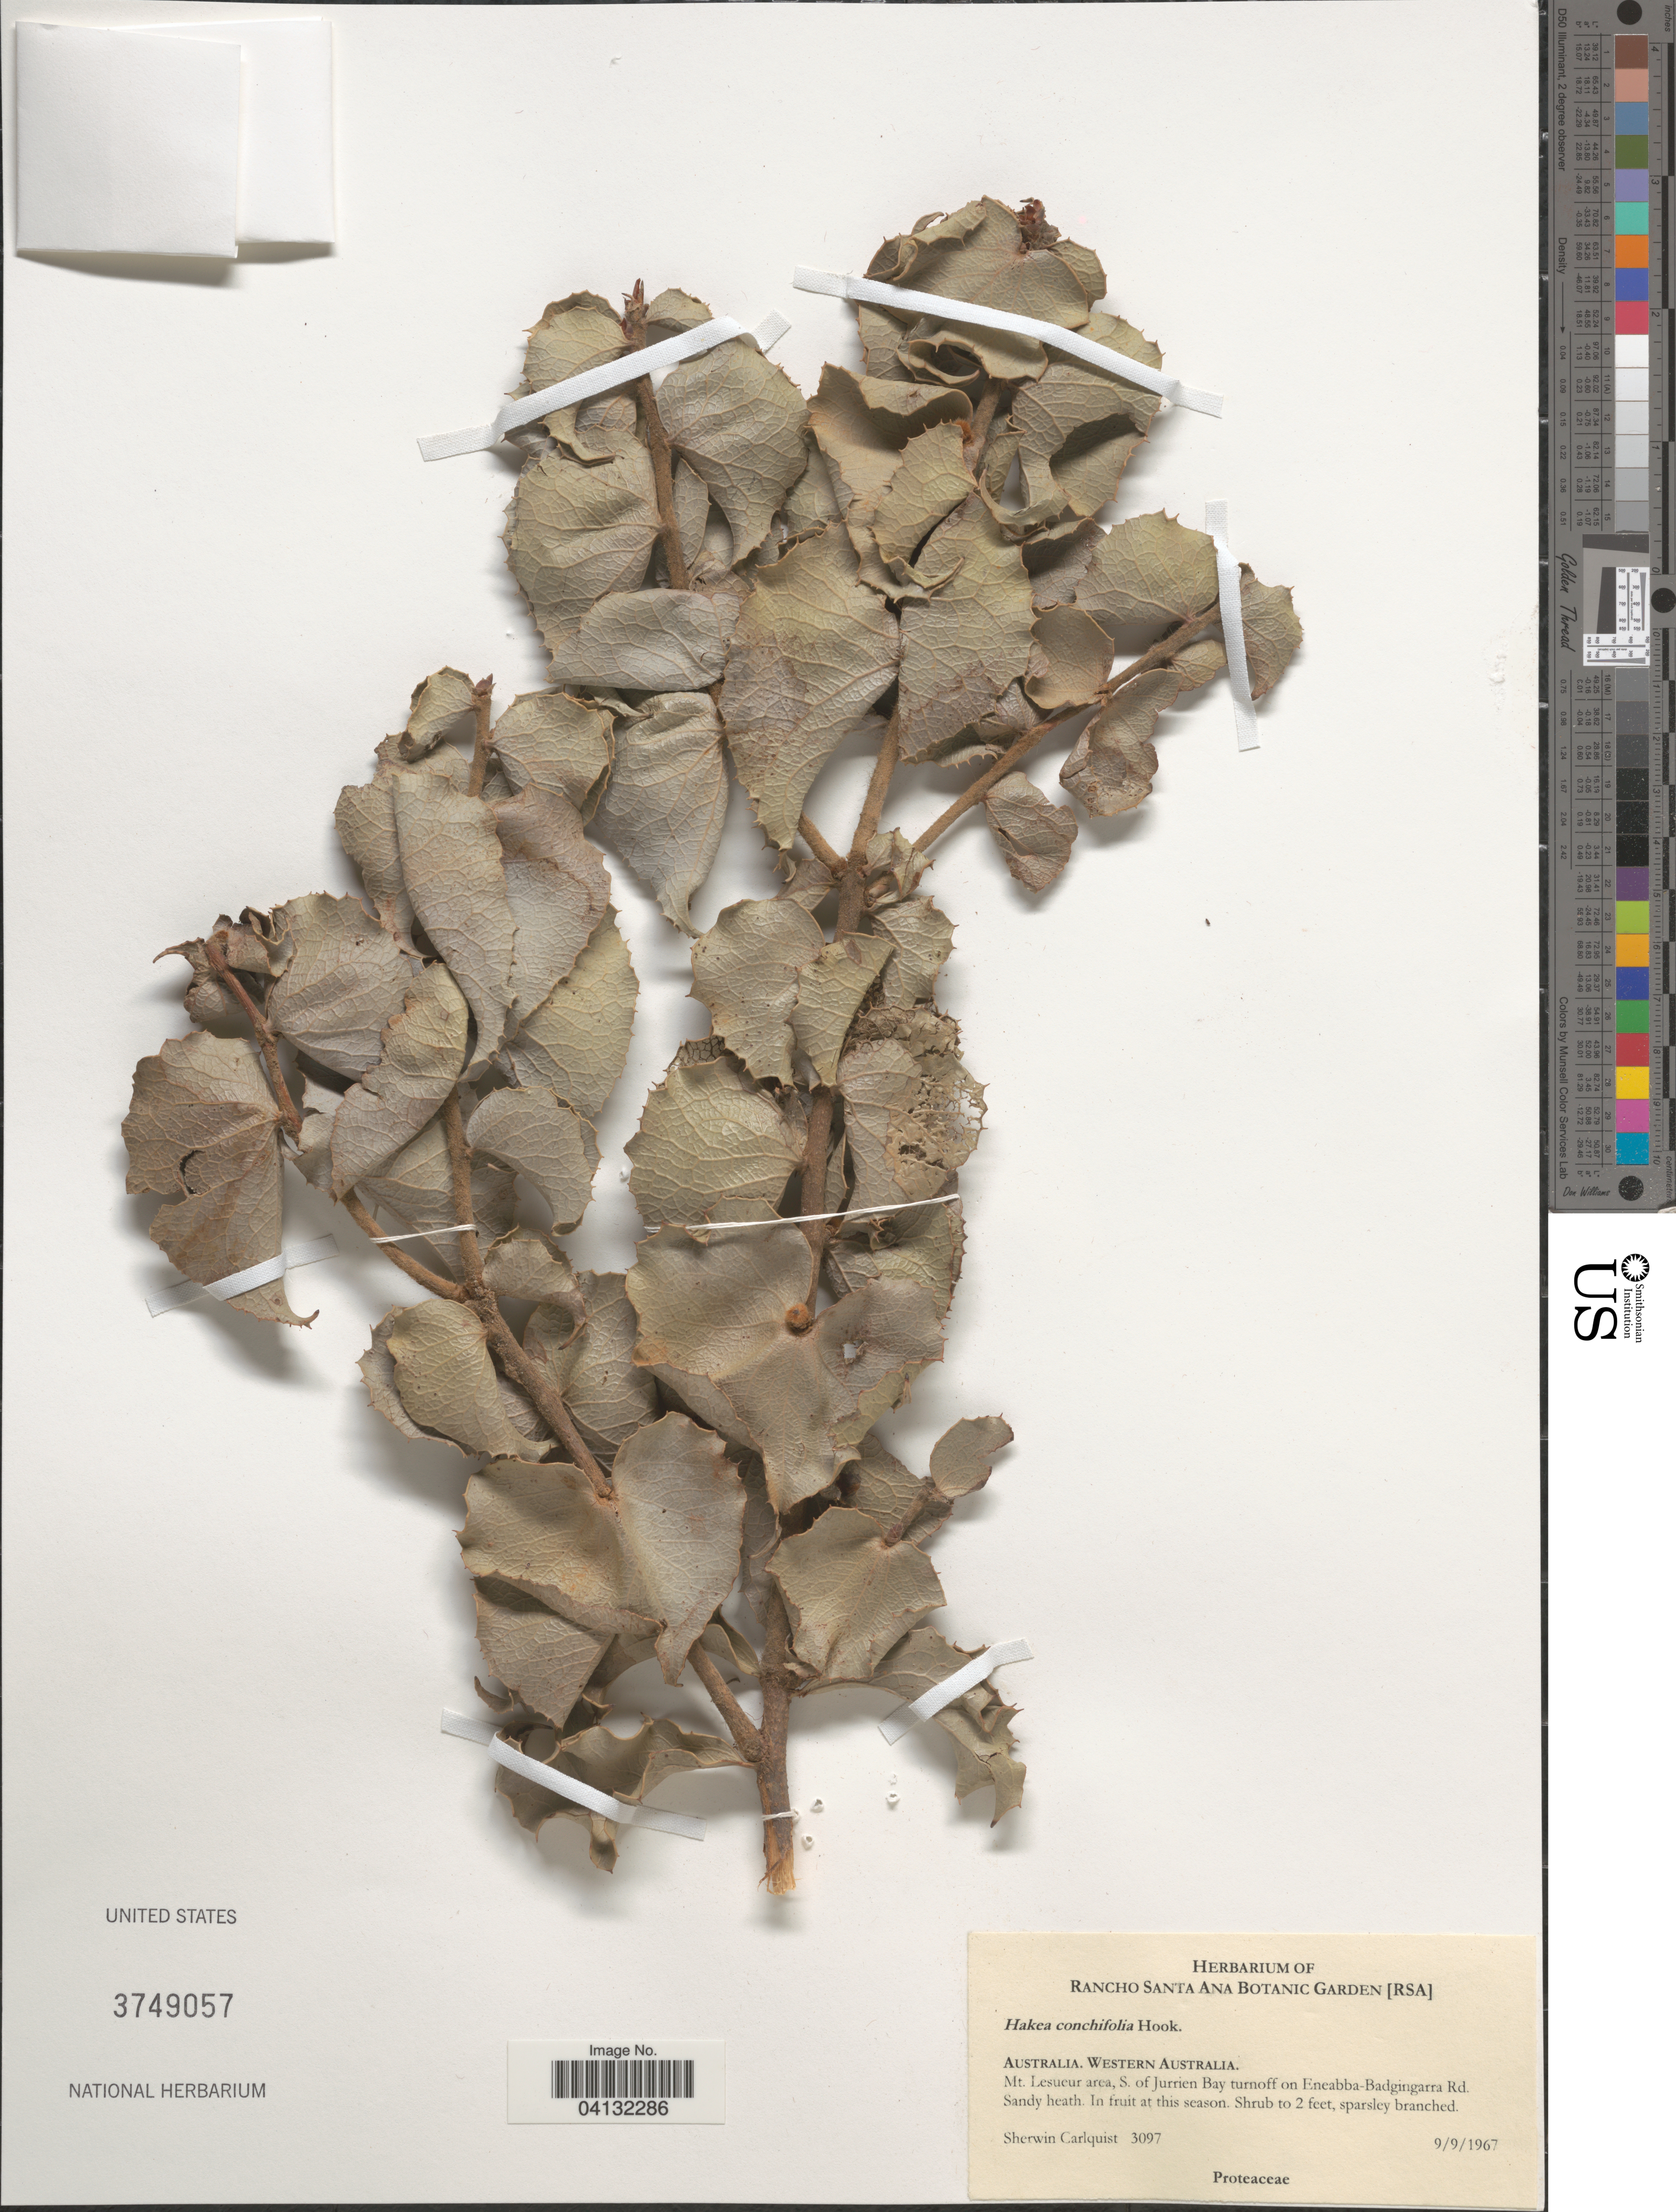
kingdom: Plantae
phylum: Tracheophyta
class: Magnoliopsida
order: Proteales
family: Proteaceae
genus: Hakea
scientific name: Hakea conchifolia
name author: Hook.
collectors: S. Carlquist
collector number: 3097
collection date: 1967-09-09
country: Australia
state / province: Western Australia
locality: Mt. Lesueur area, S. of Jurrien Bay turnoff on Eneabba-Badgingarra Rd.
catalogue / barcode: US 3749057